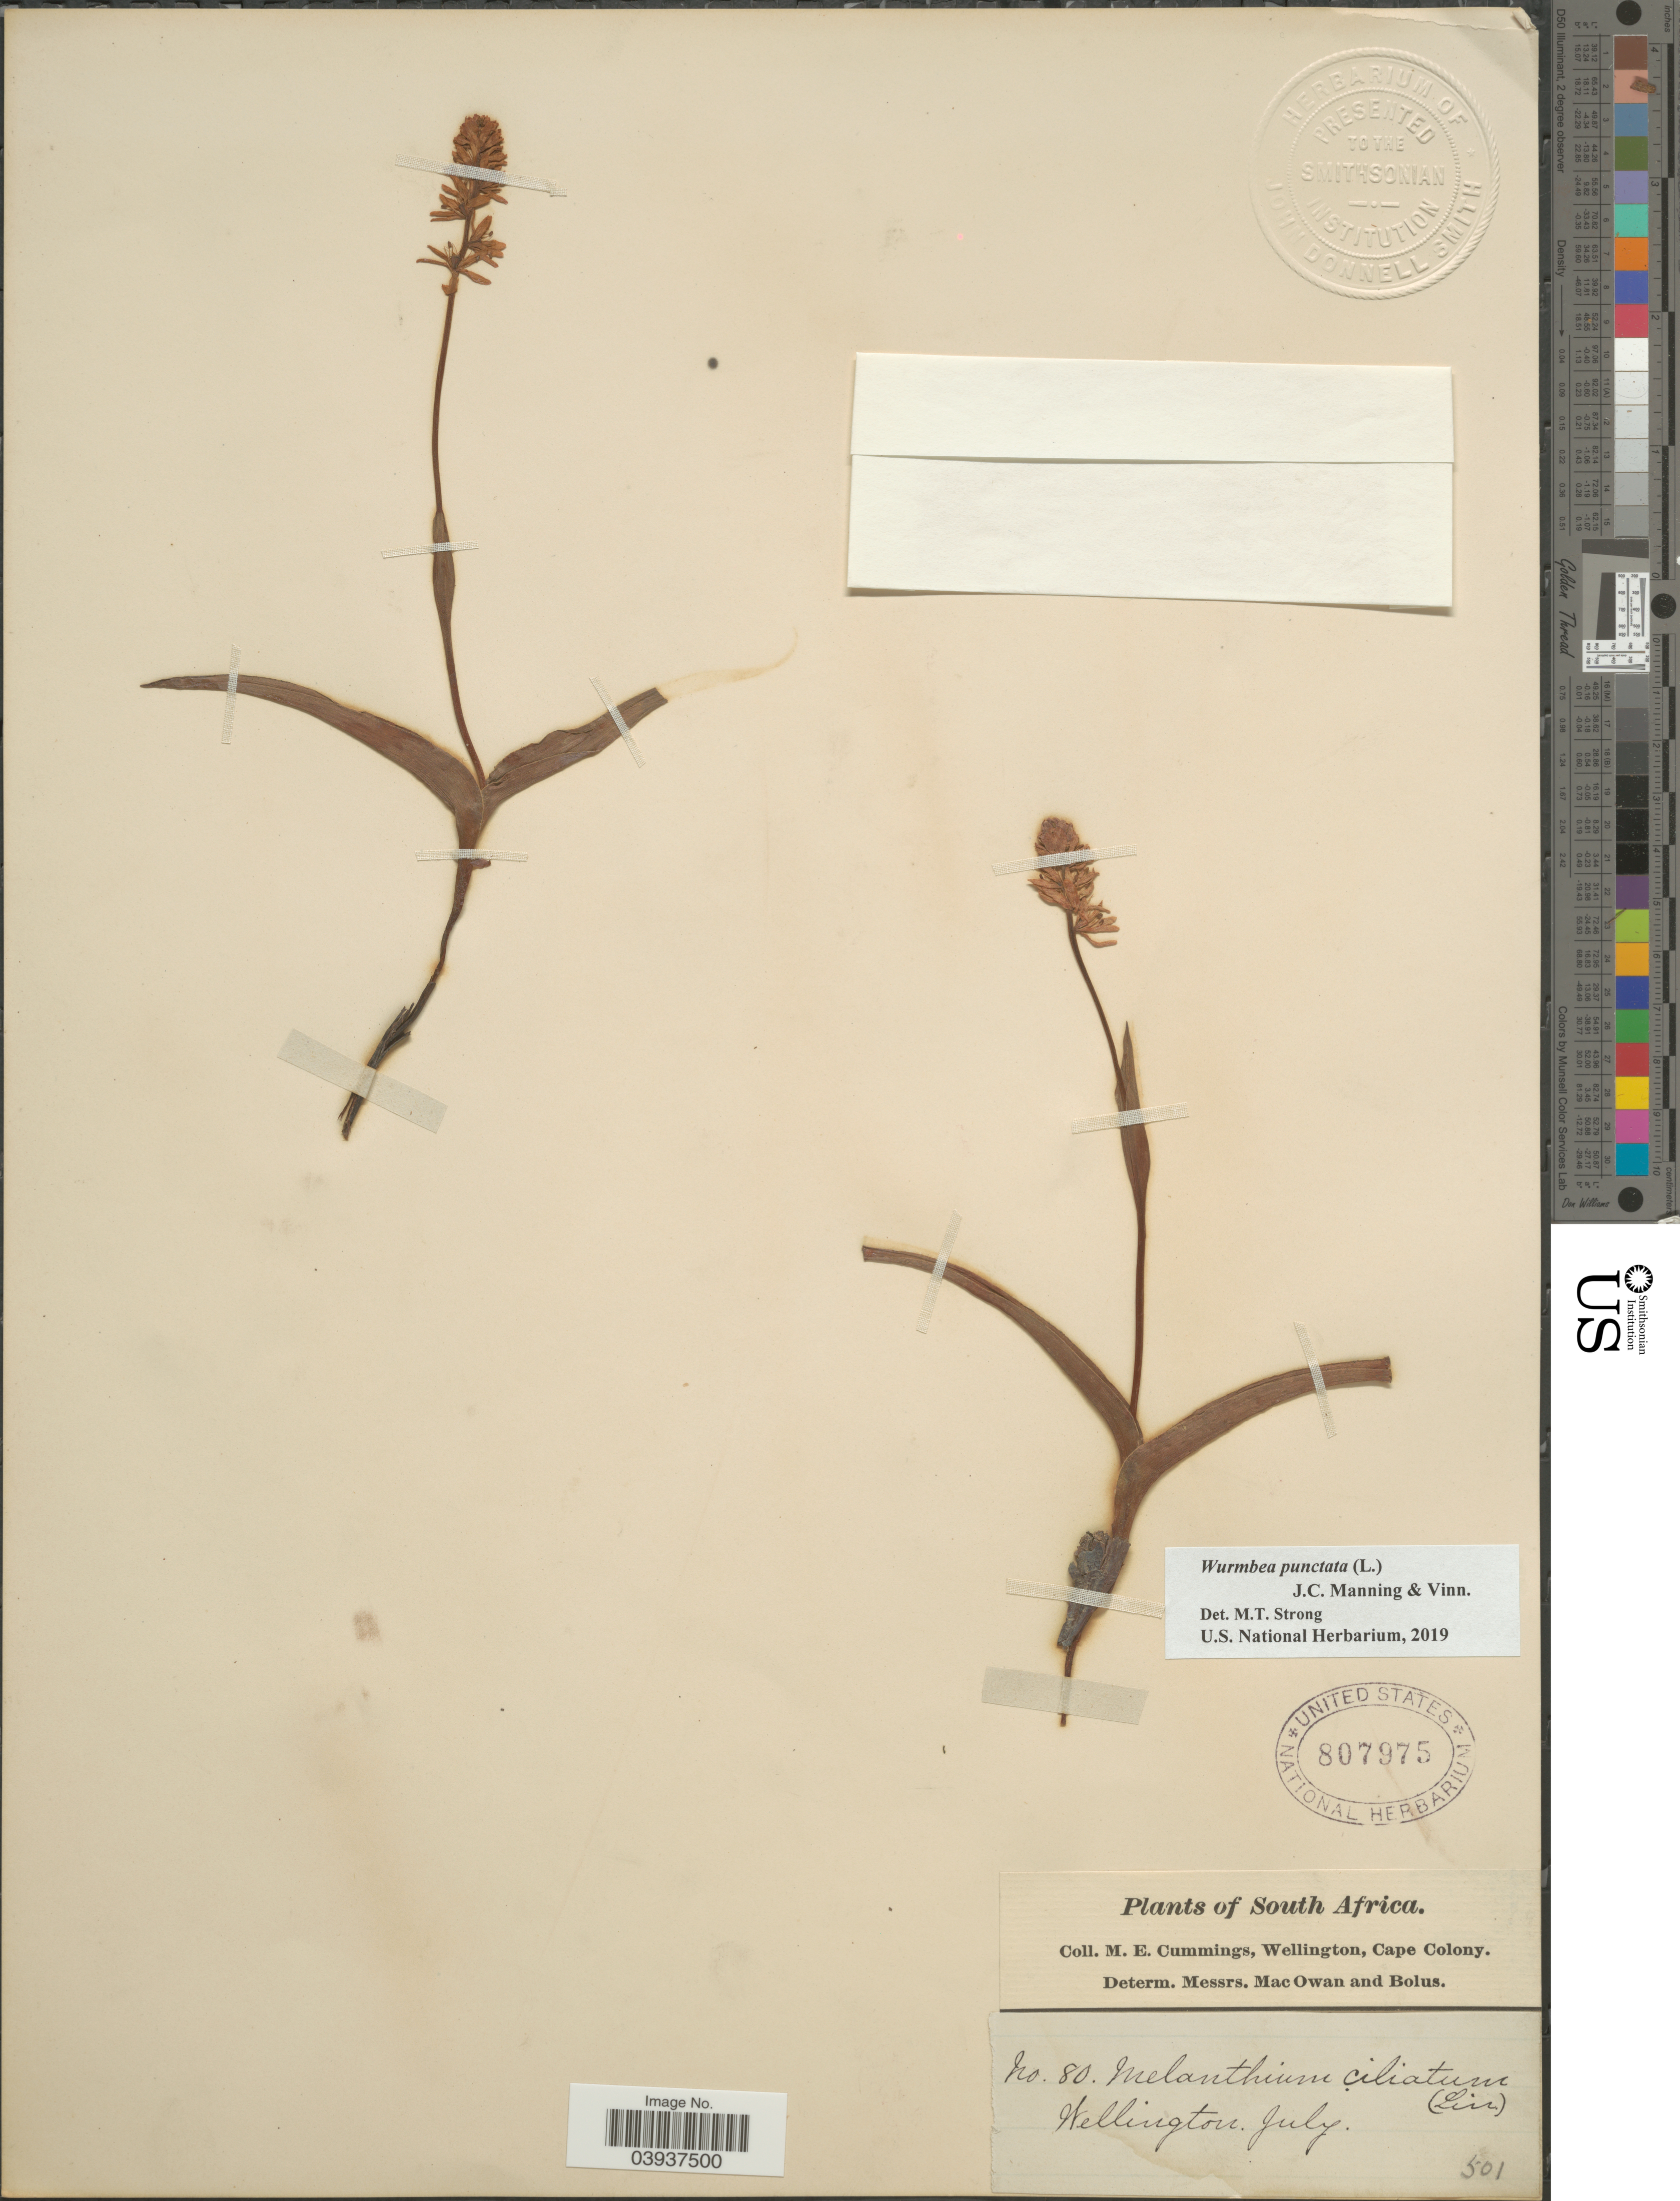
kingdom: Plantae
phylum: Tracheophyta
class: Liliopsida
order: Liliales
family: Colchicaceae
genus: Wurmbea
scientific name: Wurmbea punctata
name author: (L.) J.C. Manning & Vinn.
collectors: M. E. Cummings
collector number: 80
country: South Africa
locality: Wellington.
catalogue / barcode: US 807975